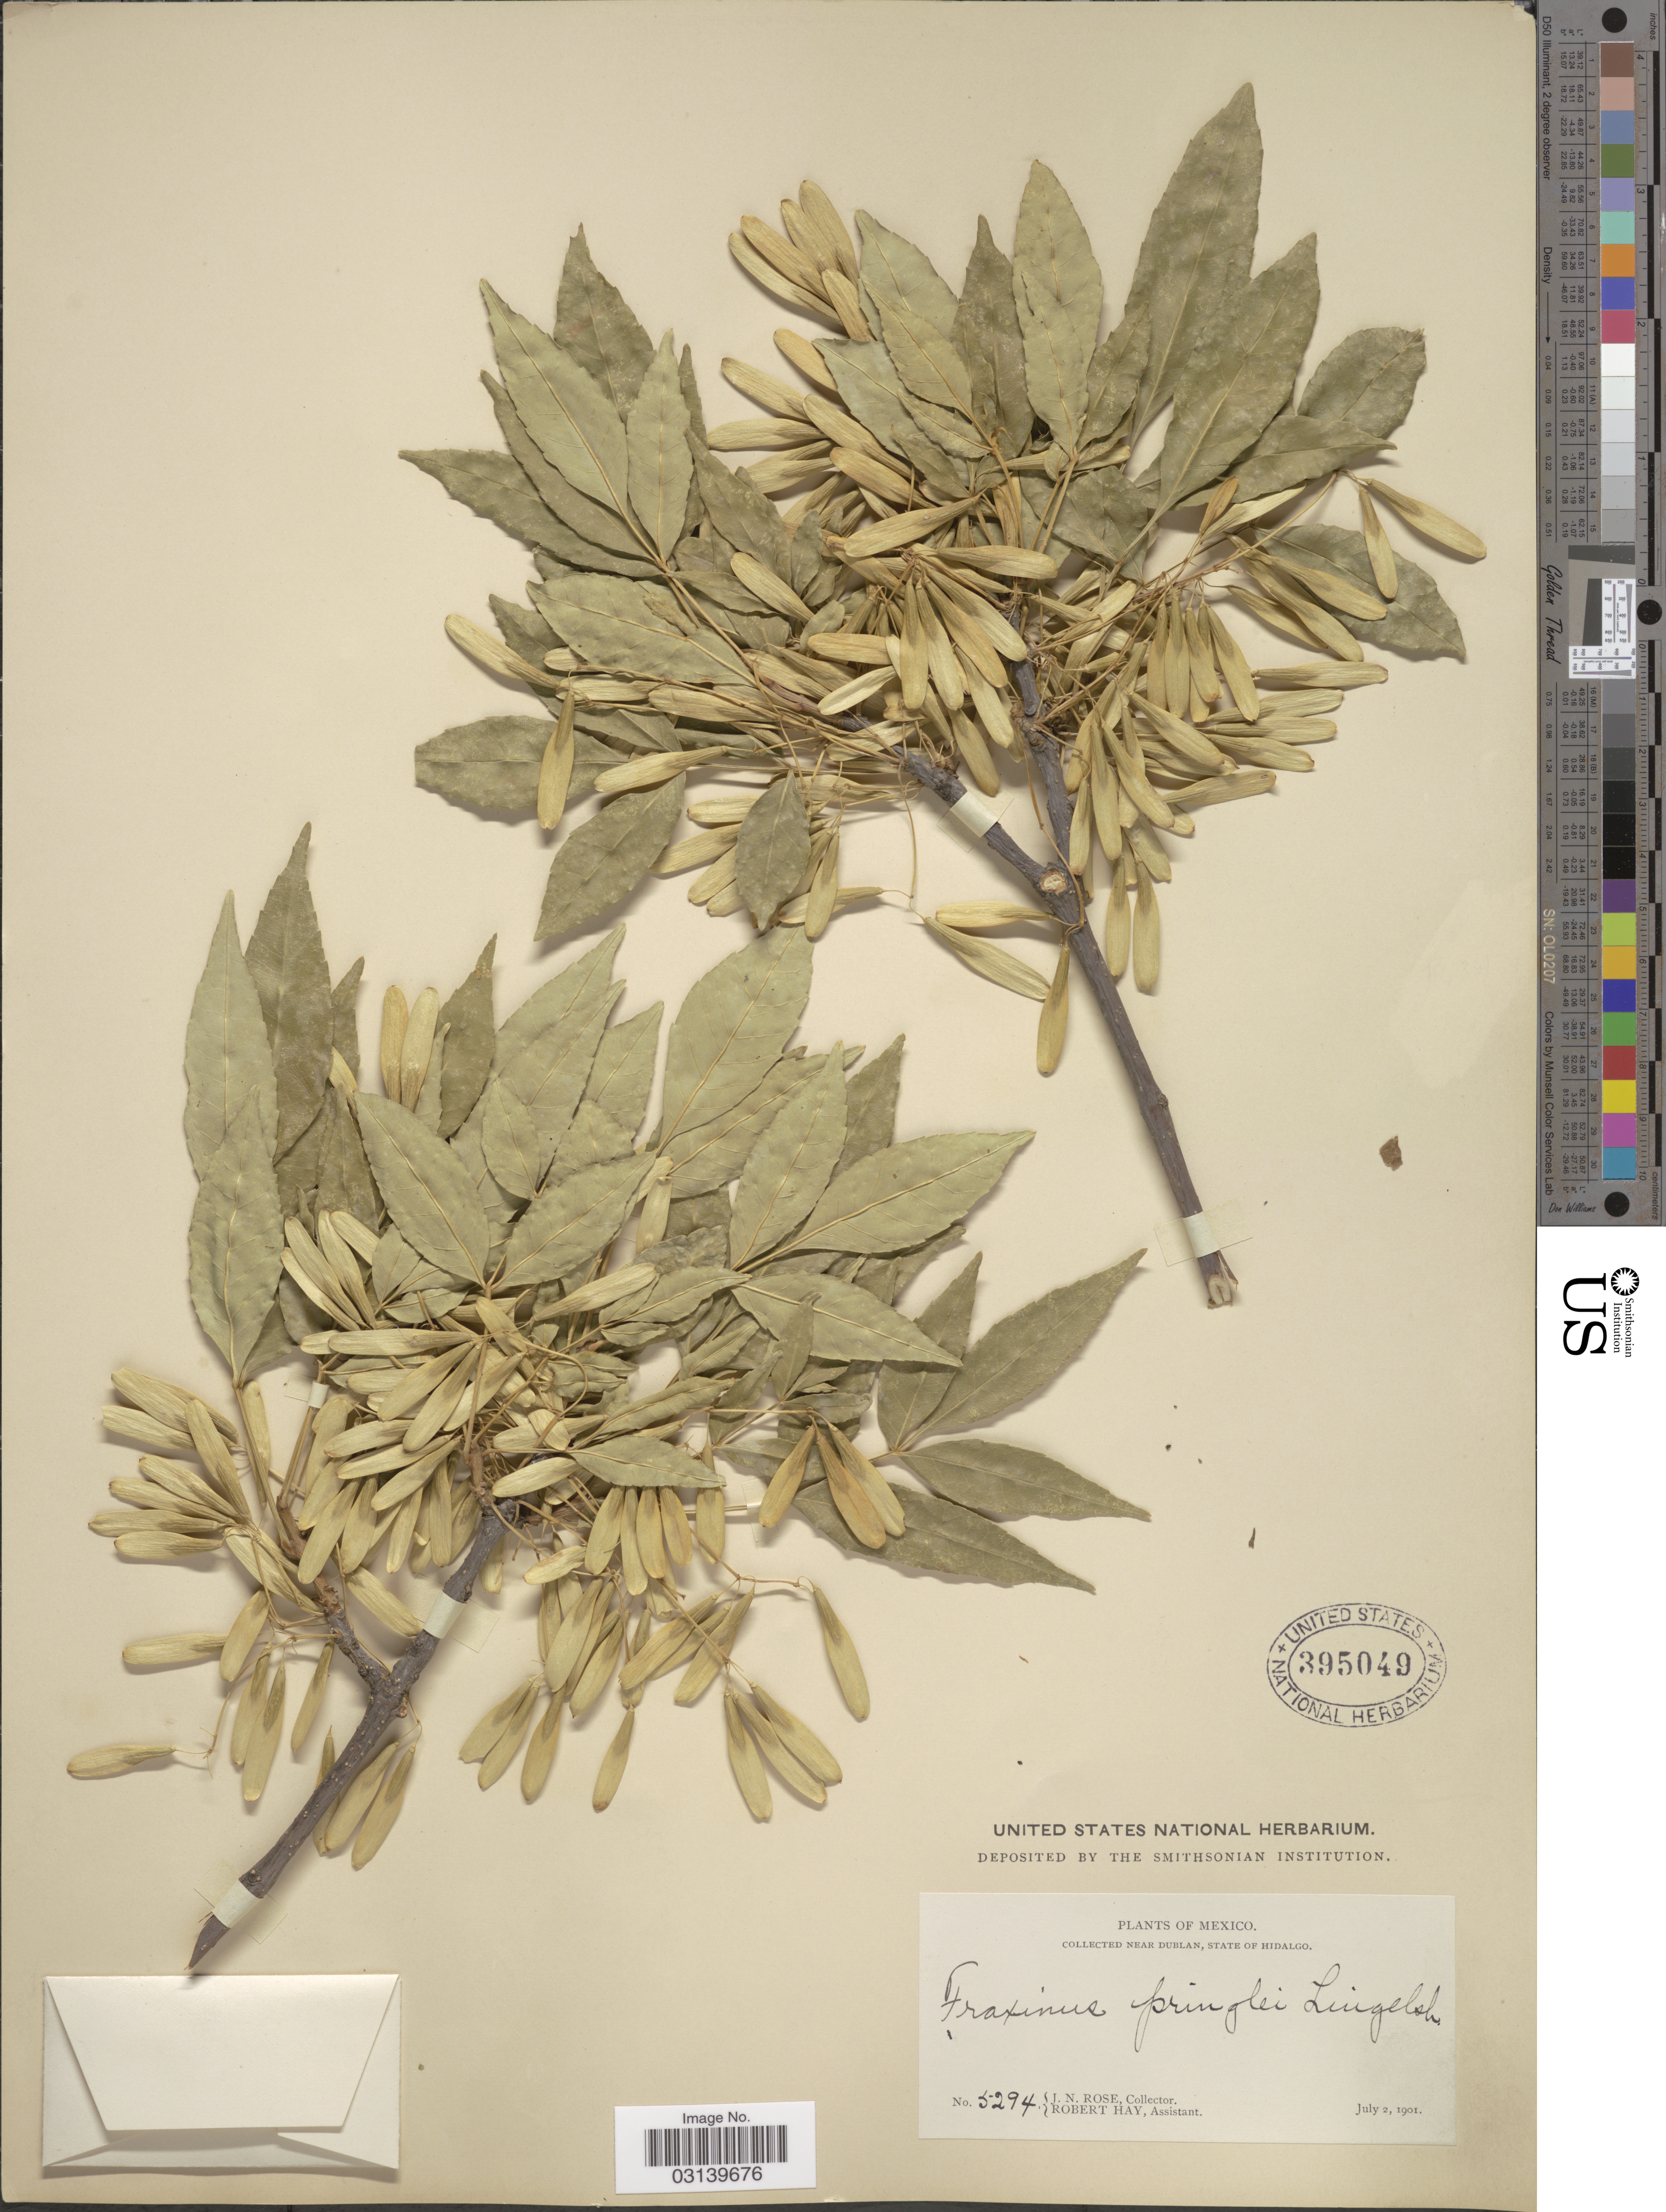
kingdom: Plantae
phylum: Tracheophyta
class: Magnoliopsida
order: Lamiales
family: Oleaceae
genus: Fraxinus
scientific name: Fraxinus pringlei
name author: Lingelsh.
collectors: J. N. Rose & R. Hay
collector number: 5294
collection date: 1901-07-02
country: Mexico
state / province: Hidalgo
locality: Near Dublan.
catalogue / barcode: US 395049